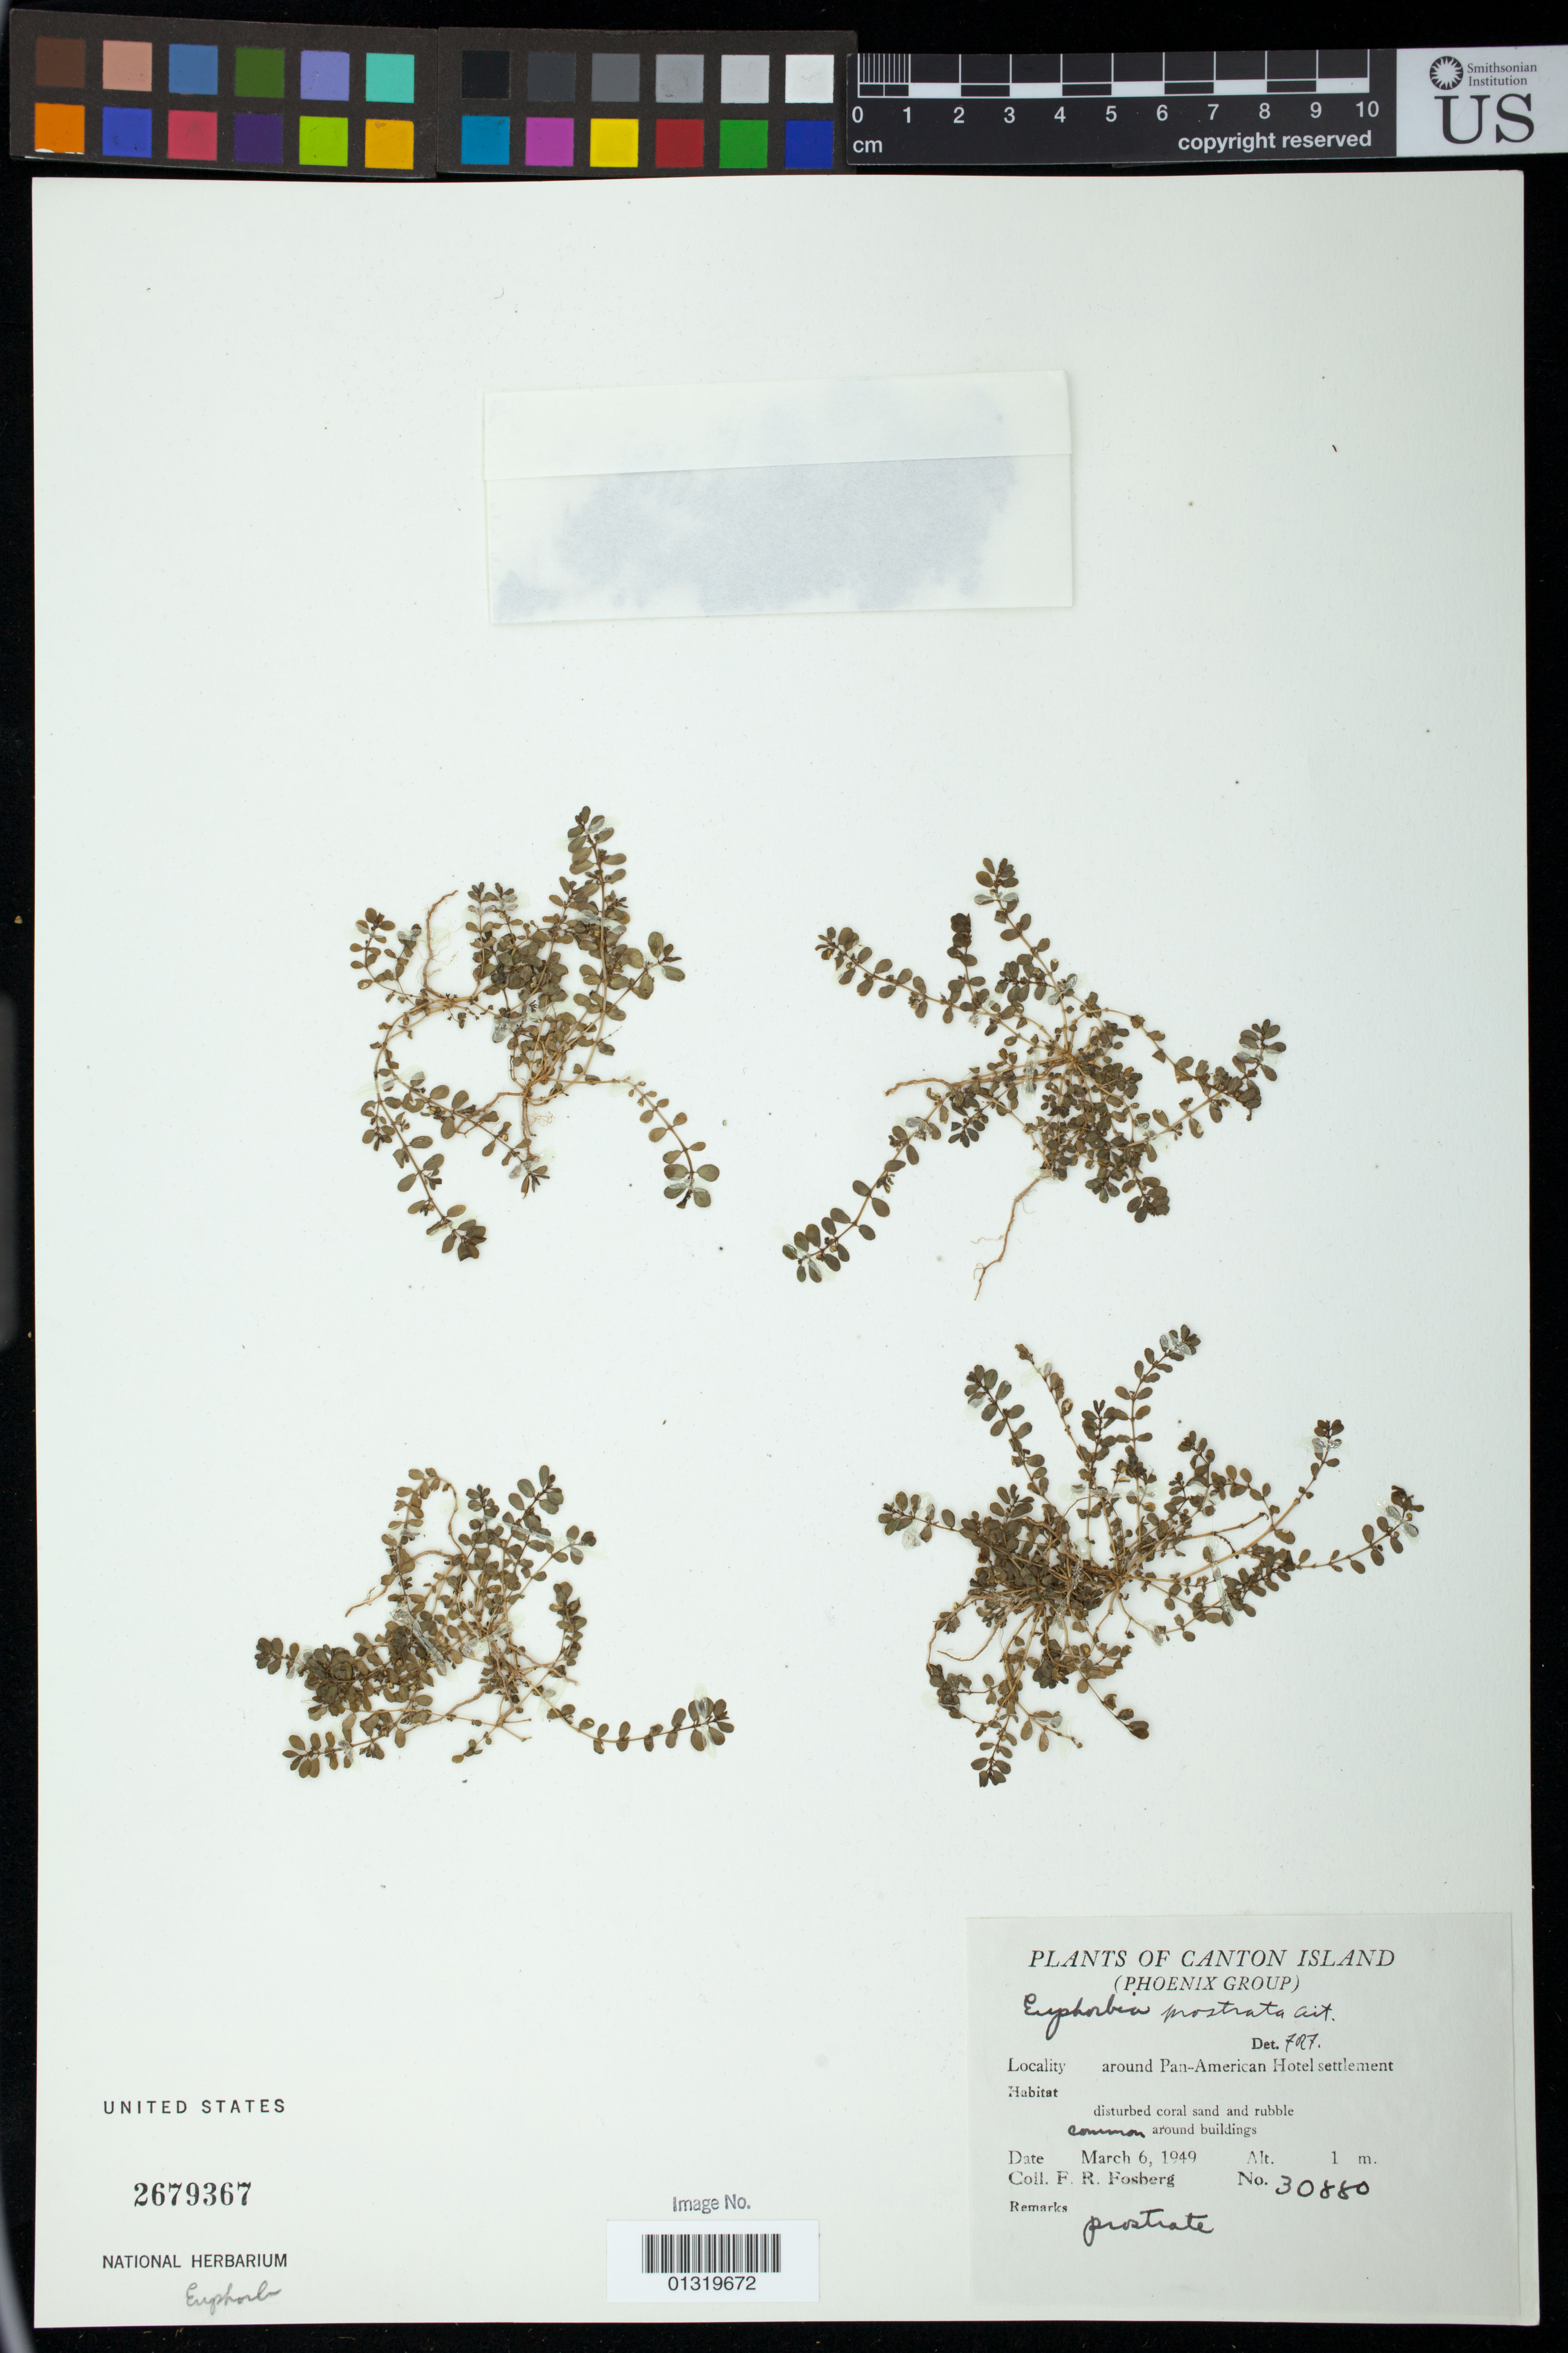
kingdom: Plantae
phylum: Tracheophyta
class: Magnoliopsida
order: Malpighiales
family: Euphorbiaceae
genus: Euphorbia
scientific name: Euphorbia prostrata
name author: Aiton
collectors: F. R. Fosberg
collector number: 30880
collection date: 1949-03-06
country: Kiribati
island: Kanton [Canton] Atoll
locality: Canton [Kanton] Island; around Pan-American Hotel settlement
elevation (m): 1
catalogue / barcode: US 2679367